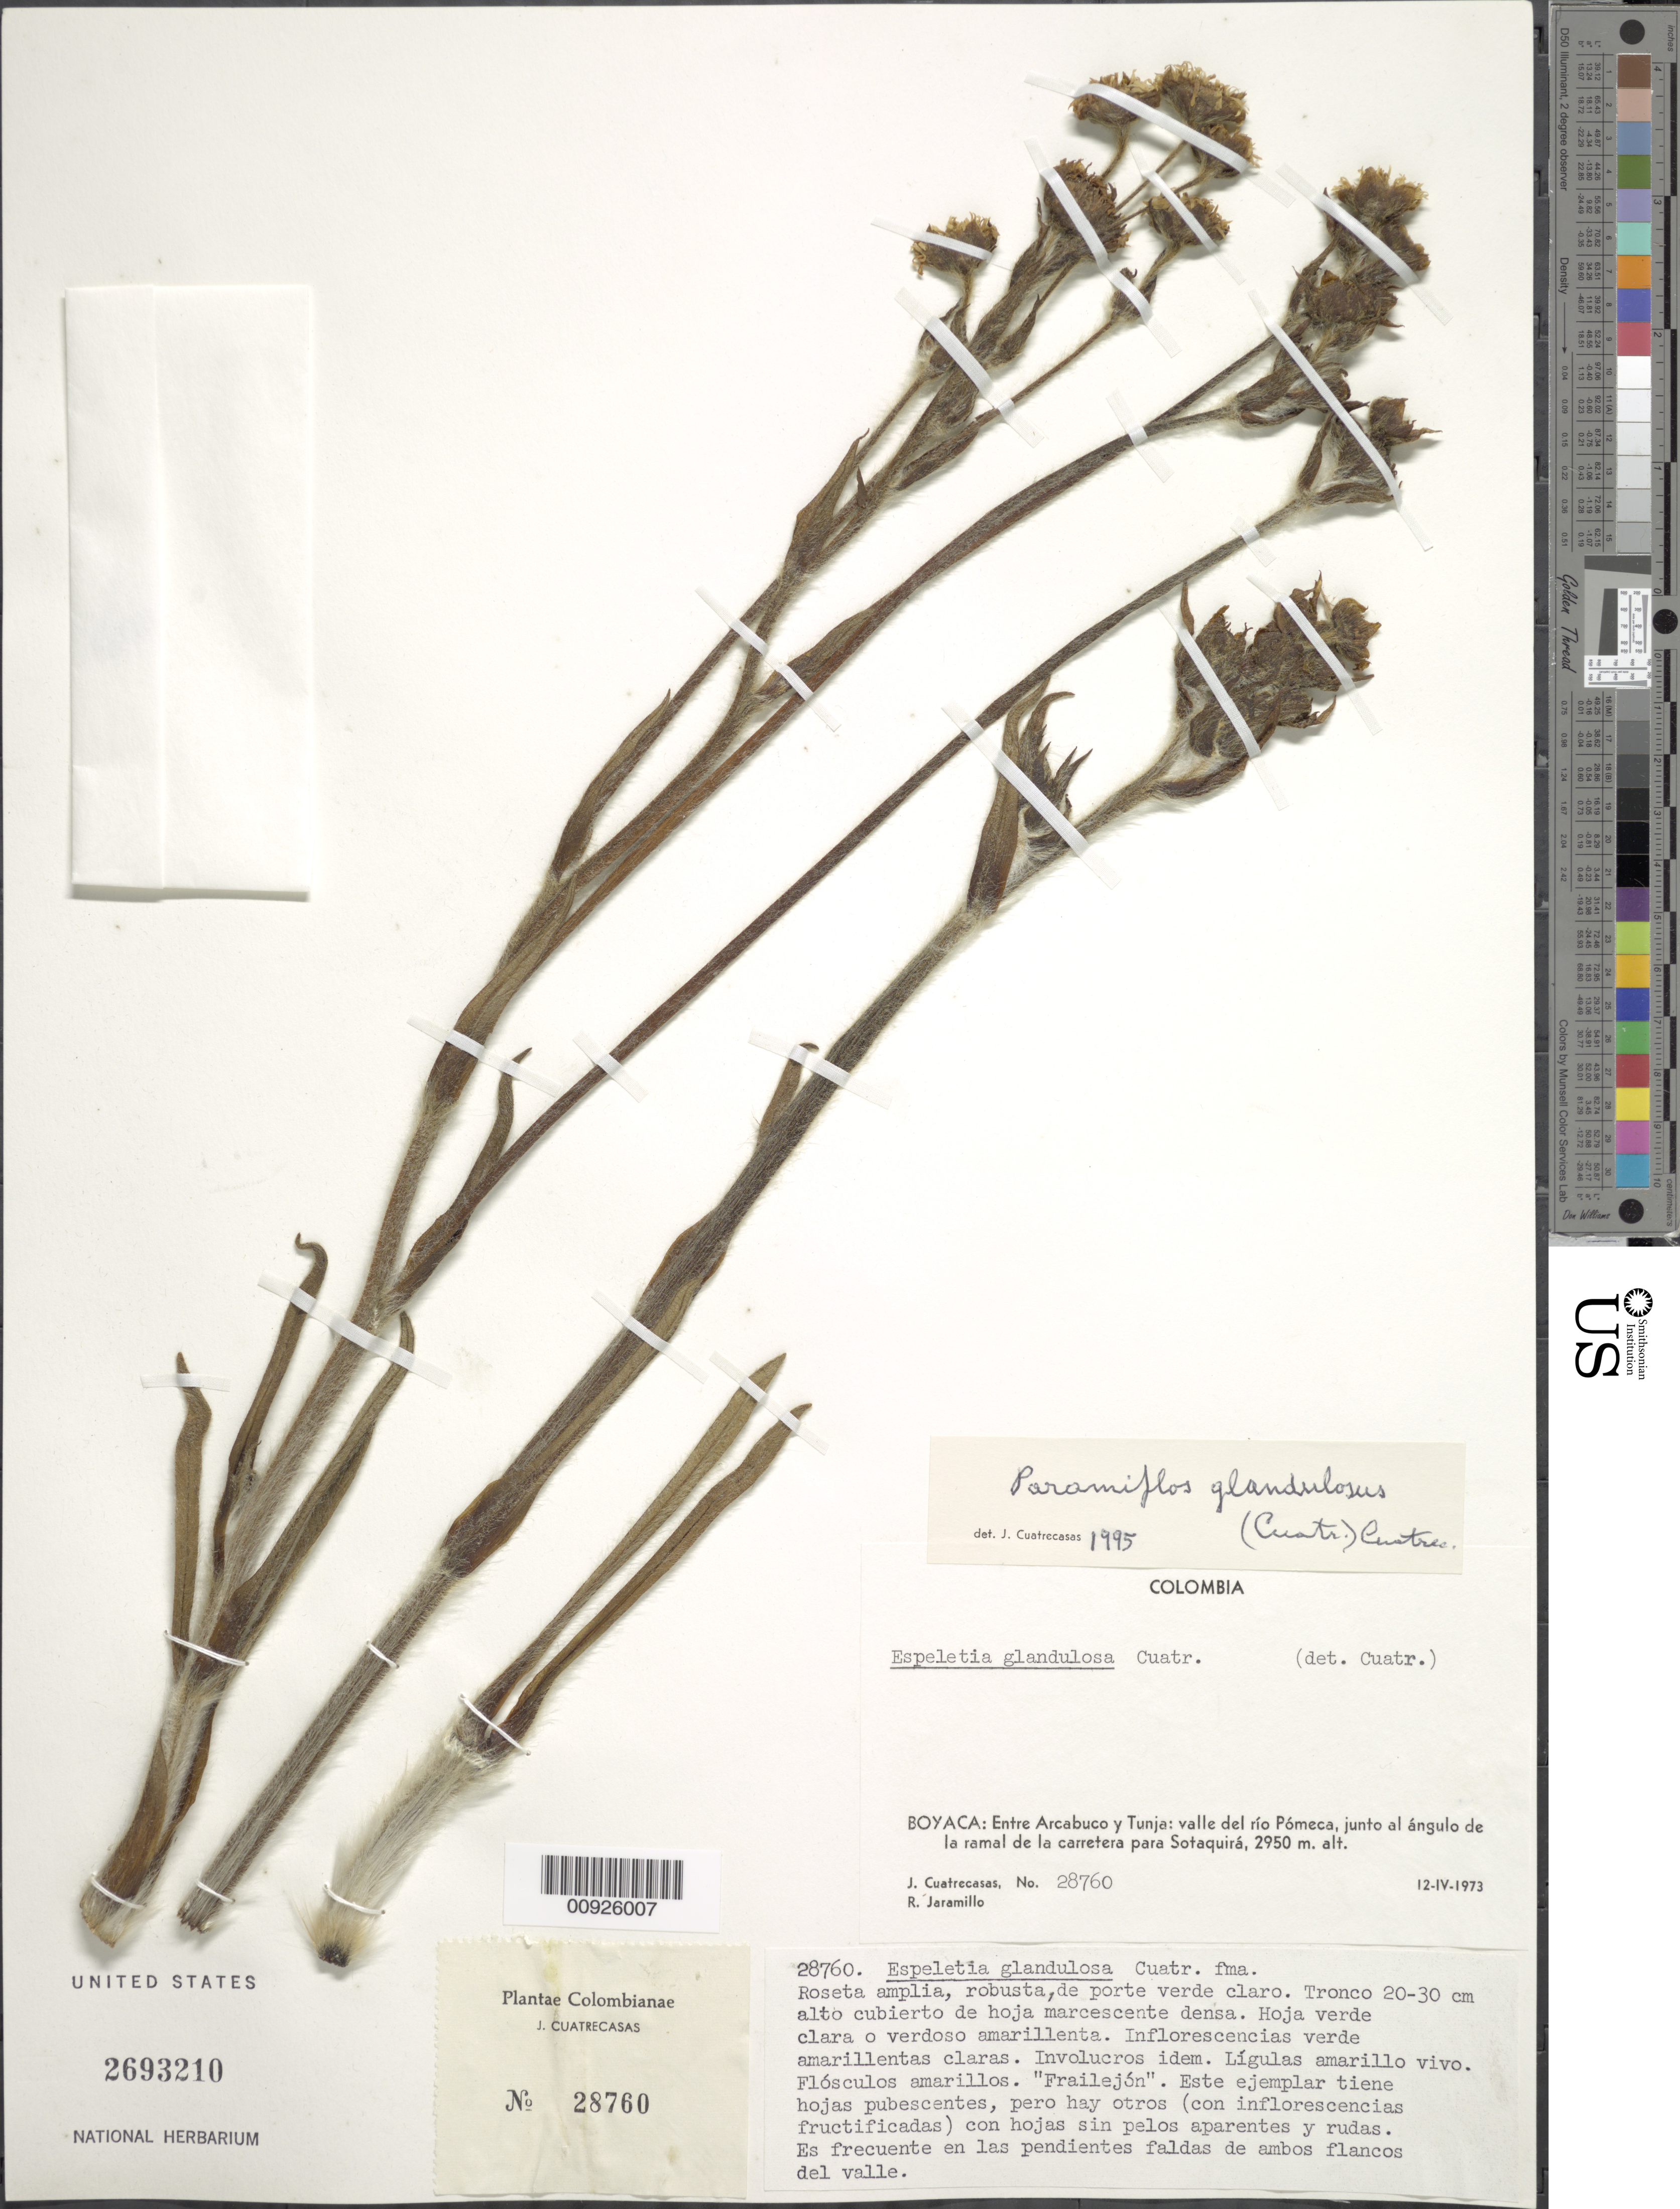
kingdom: Plantae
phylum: Tracheophyta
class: Magnoliopsida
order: Asterales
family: Asteraceae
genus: Paramiflos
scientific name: Paramiflos glandulosus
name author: (Cuatrec.) Cuatrec.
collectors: J. Cuatrecasas & R. Jaramillo M.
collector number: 28760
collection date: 1973-04-12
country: Colombia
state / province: Boyacá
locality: Entre Arcabuco y Tunja: valle del Río Pómeca, junto al ángulo de la ramal de la carretera para Sotaquirá.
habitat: Es frecuente en las pendientes faldas de ambos flancos del valle.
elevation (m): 2950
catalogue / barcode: US 2693210